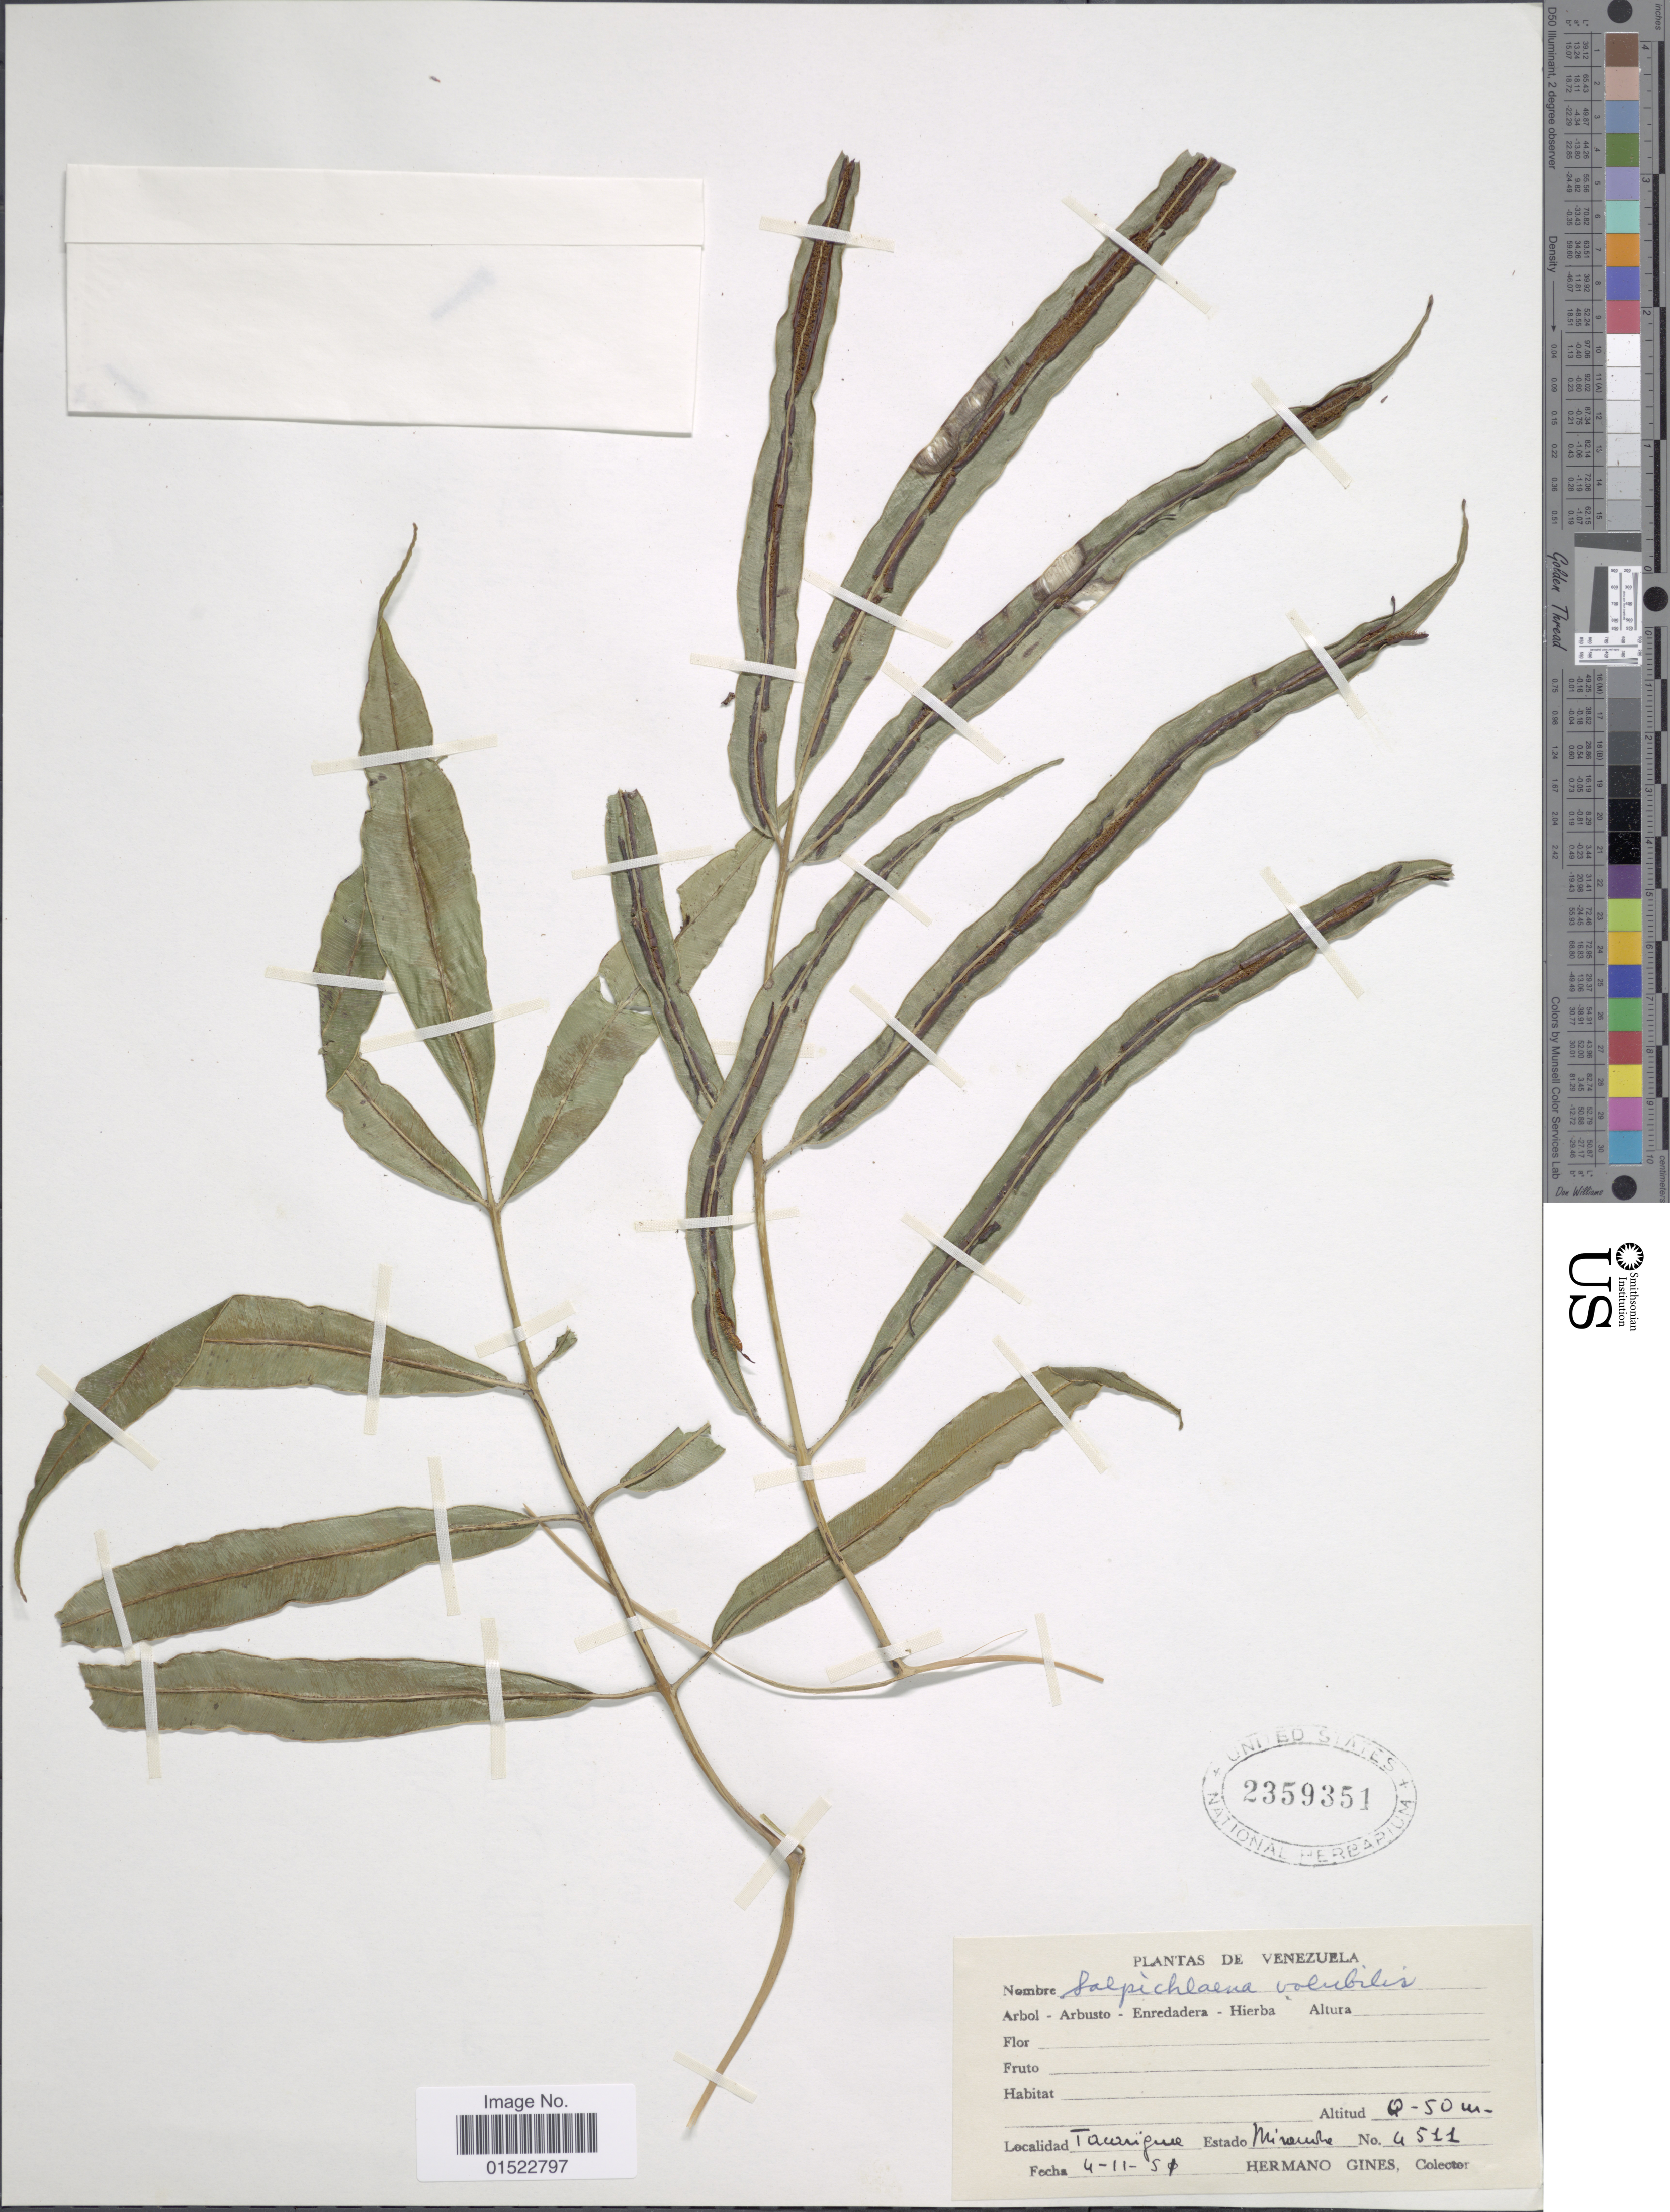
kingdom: Plantae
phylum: Tracheophyta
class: Polypodiopsida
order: Polypodiales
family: Blechnaceae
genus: Salpichlaena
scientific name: Salpichlaena volubilis subsp. volubilis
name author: (Kaulf.) J. Sm.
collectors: Bro. Gines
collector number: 4511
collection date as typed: Transcribed d/m/y: 4/11/51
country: Venezuela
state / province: Miranda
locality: Tacarigua, Miranda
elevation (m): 0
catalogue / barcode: US 2359351